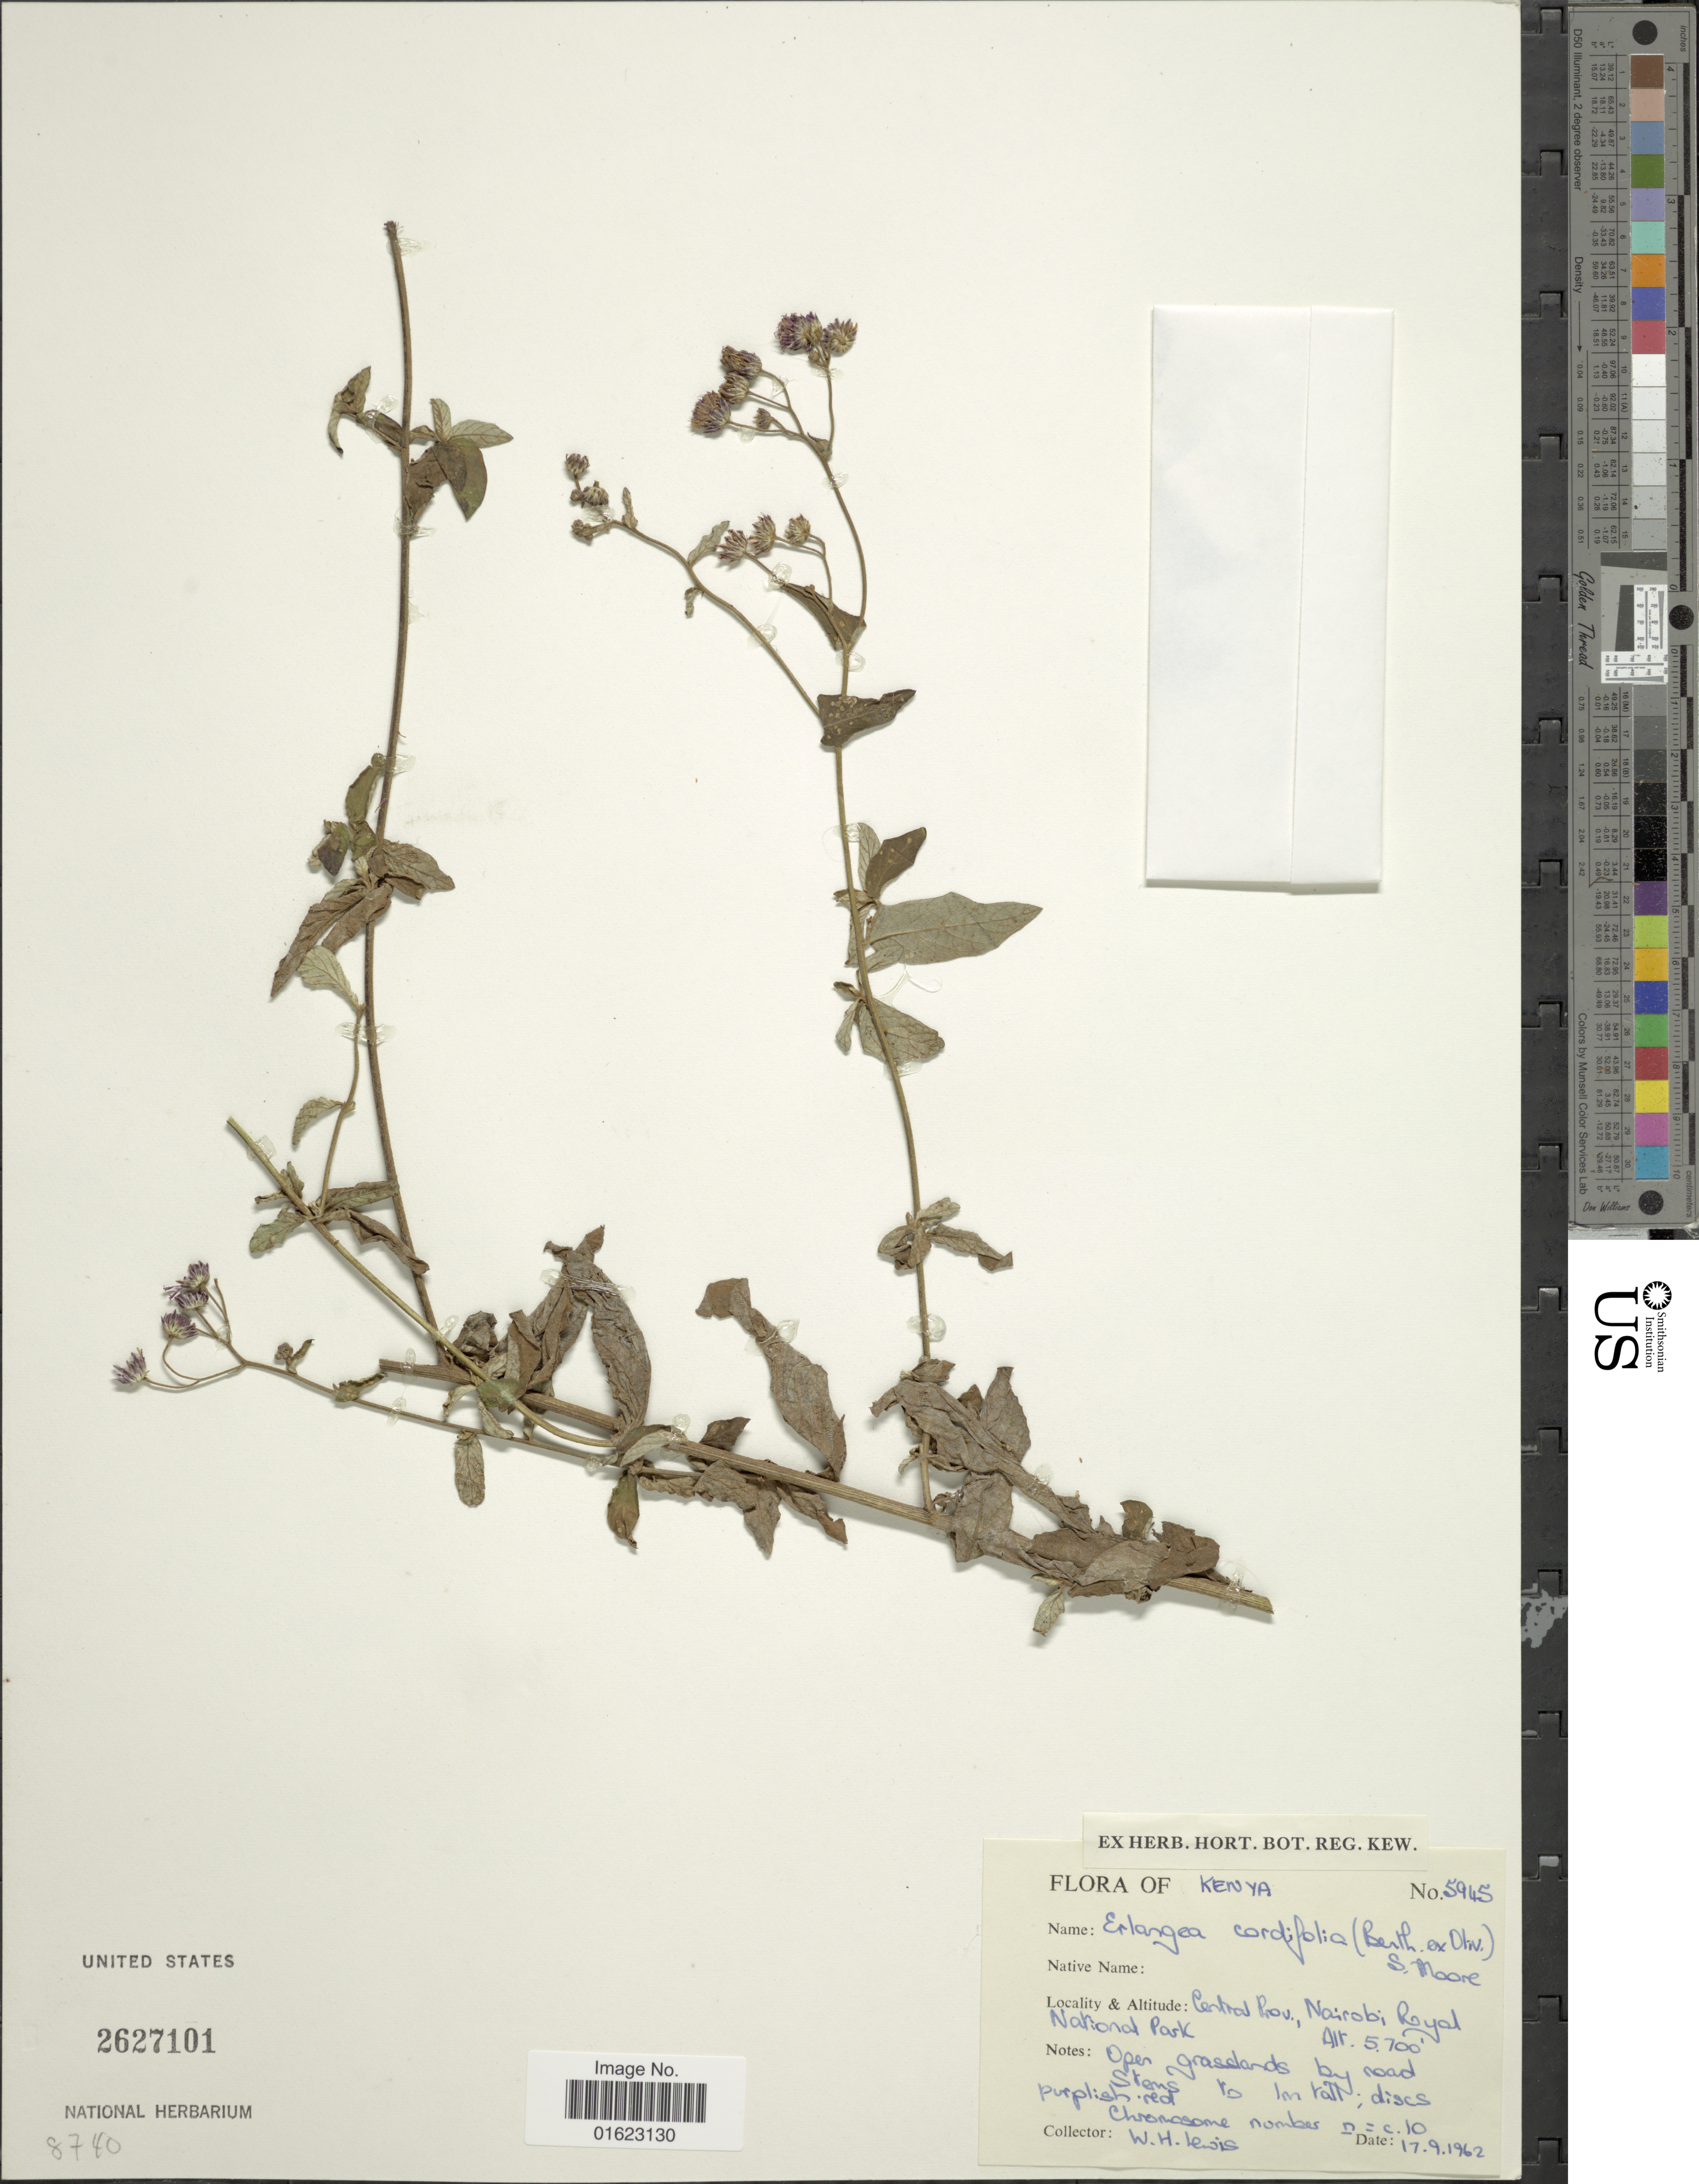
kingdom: Plantae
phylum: Tracheophyta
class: Magnoliopsida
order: Asterales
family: Asteraceae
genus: Gutenbergia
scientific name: Gutenbergia cordifolia var. cordifolia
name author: Benth. ex Oliv.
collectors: W. H. Lewis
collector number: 5945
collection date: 1962-09-17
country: Kenya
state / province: Nairobi Area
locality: Kenya, Central Prov. Nairobi Roayl National Park.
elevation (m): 1737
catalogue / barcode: US 2627101